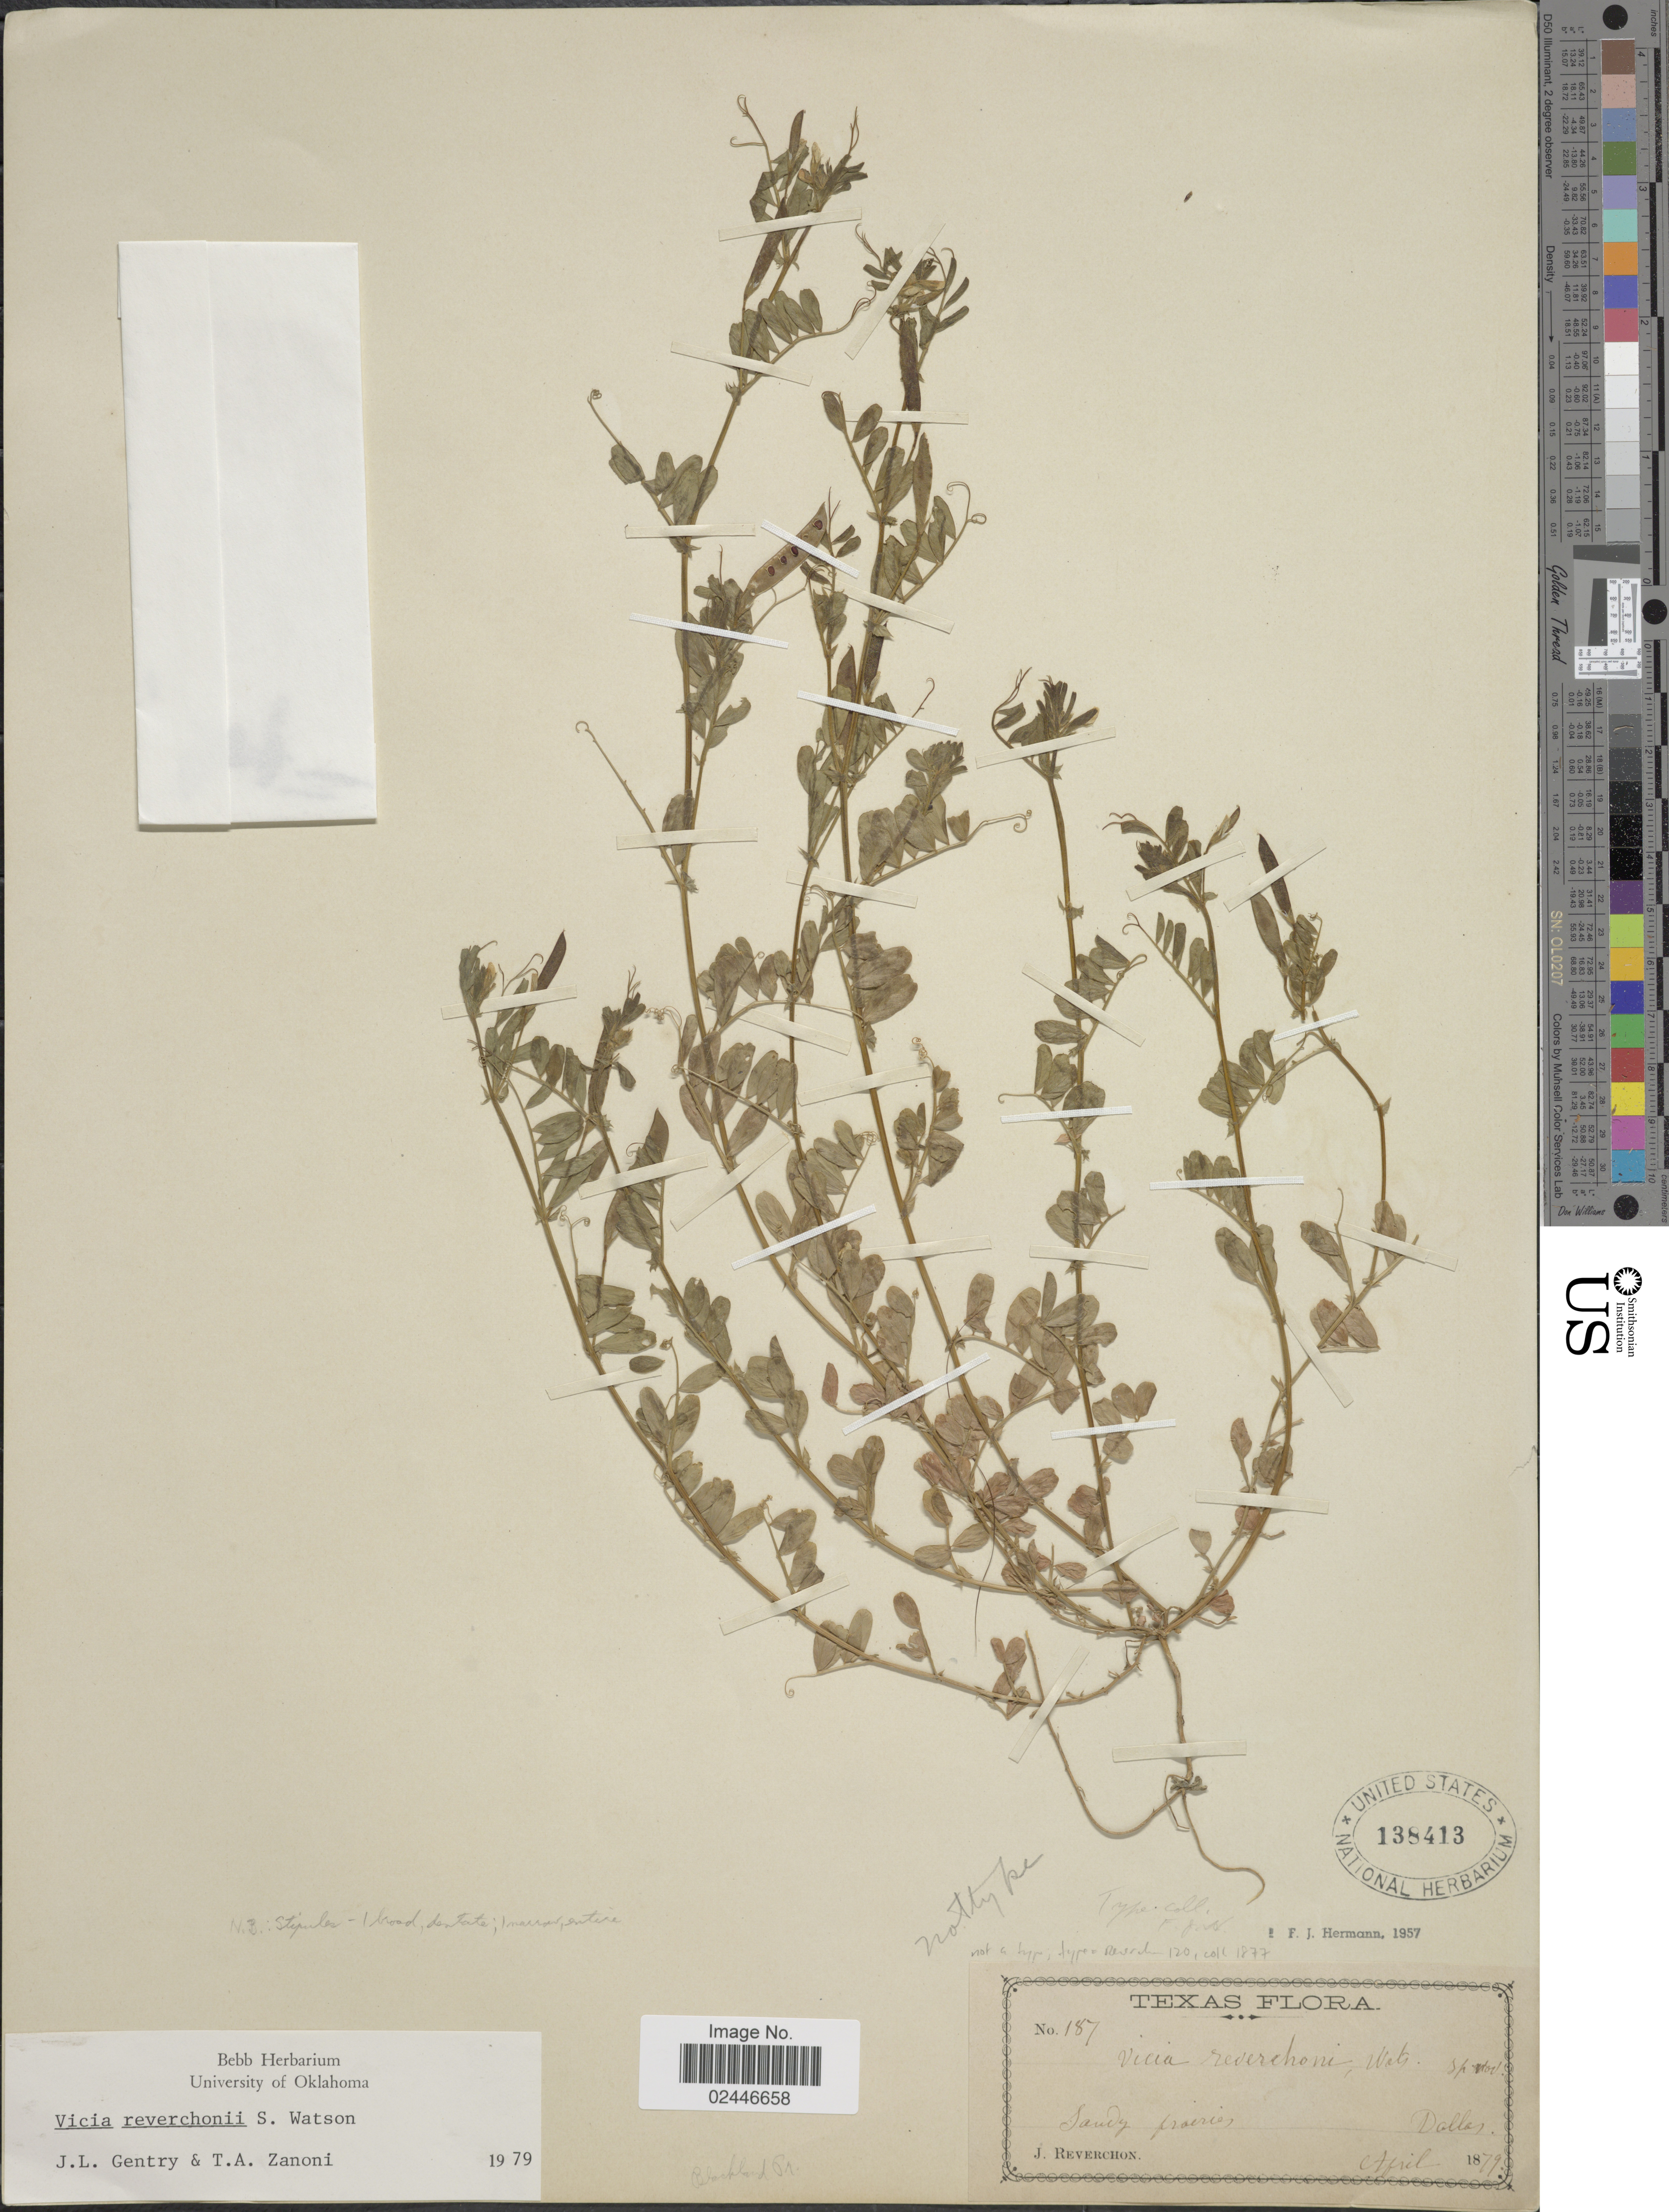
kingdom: Plantae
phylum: Tracheophyta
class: Magnoliopsida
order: Fabales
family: Fabaceae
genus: Vicia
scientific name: Vicia reverchonii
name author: S. Watson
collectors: J. Reverchon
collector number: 187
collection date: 1879-04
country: United States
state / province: Texas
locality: Dallas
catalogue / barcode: US 138413